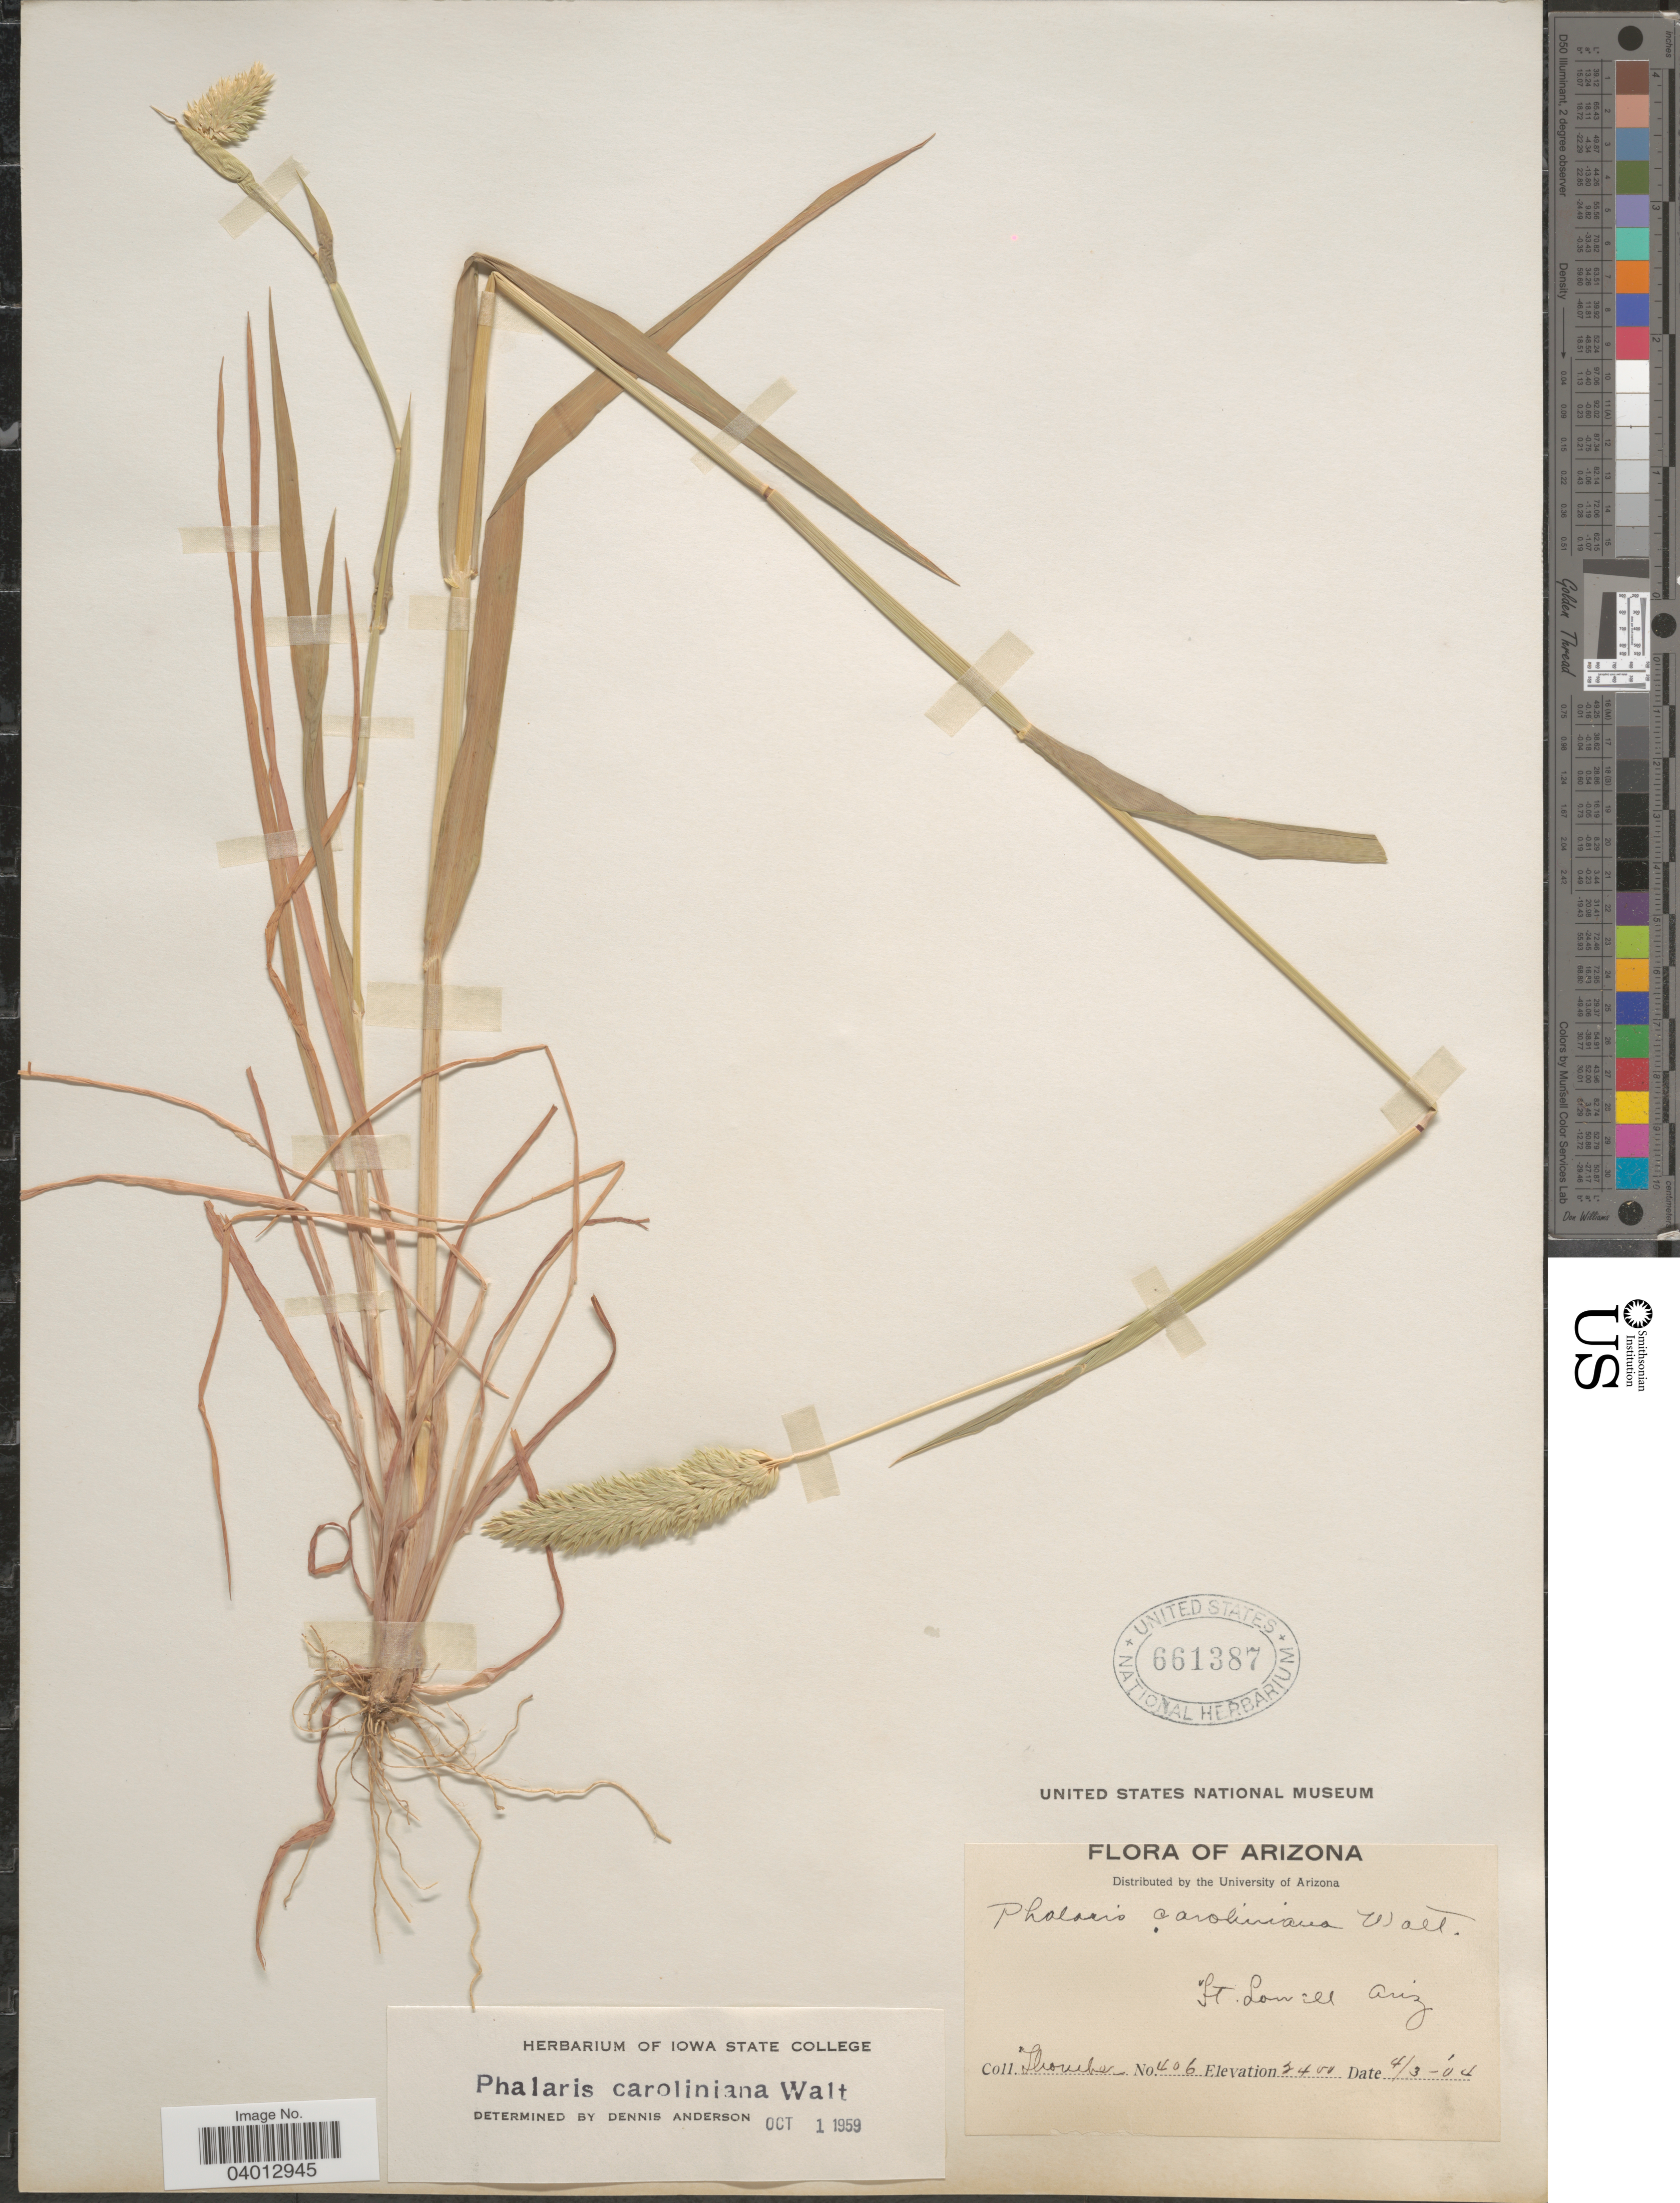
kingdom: Plantae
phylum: Tracheophyta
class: Liliopsida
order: Poales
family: Poaceae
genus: Phalaris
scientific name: Phalaris caroliniana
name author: Walter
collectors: J. Thornber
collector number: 406*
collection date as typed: Transcribed d/m/y: 3/4/4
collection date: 1904-04-03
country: United States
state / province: Arizona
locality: St. Lowell.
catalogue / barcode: US 661387